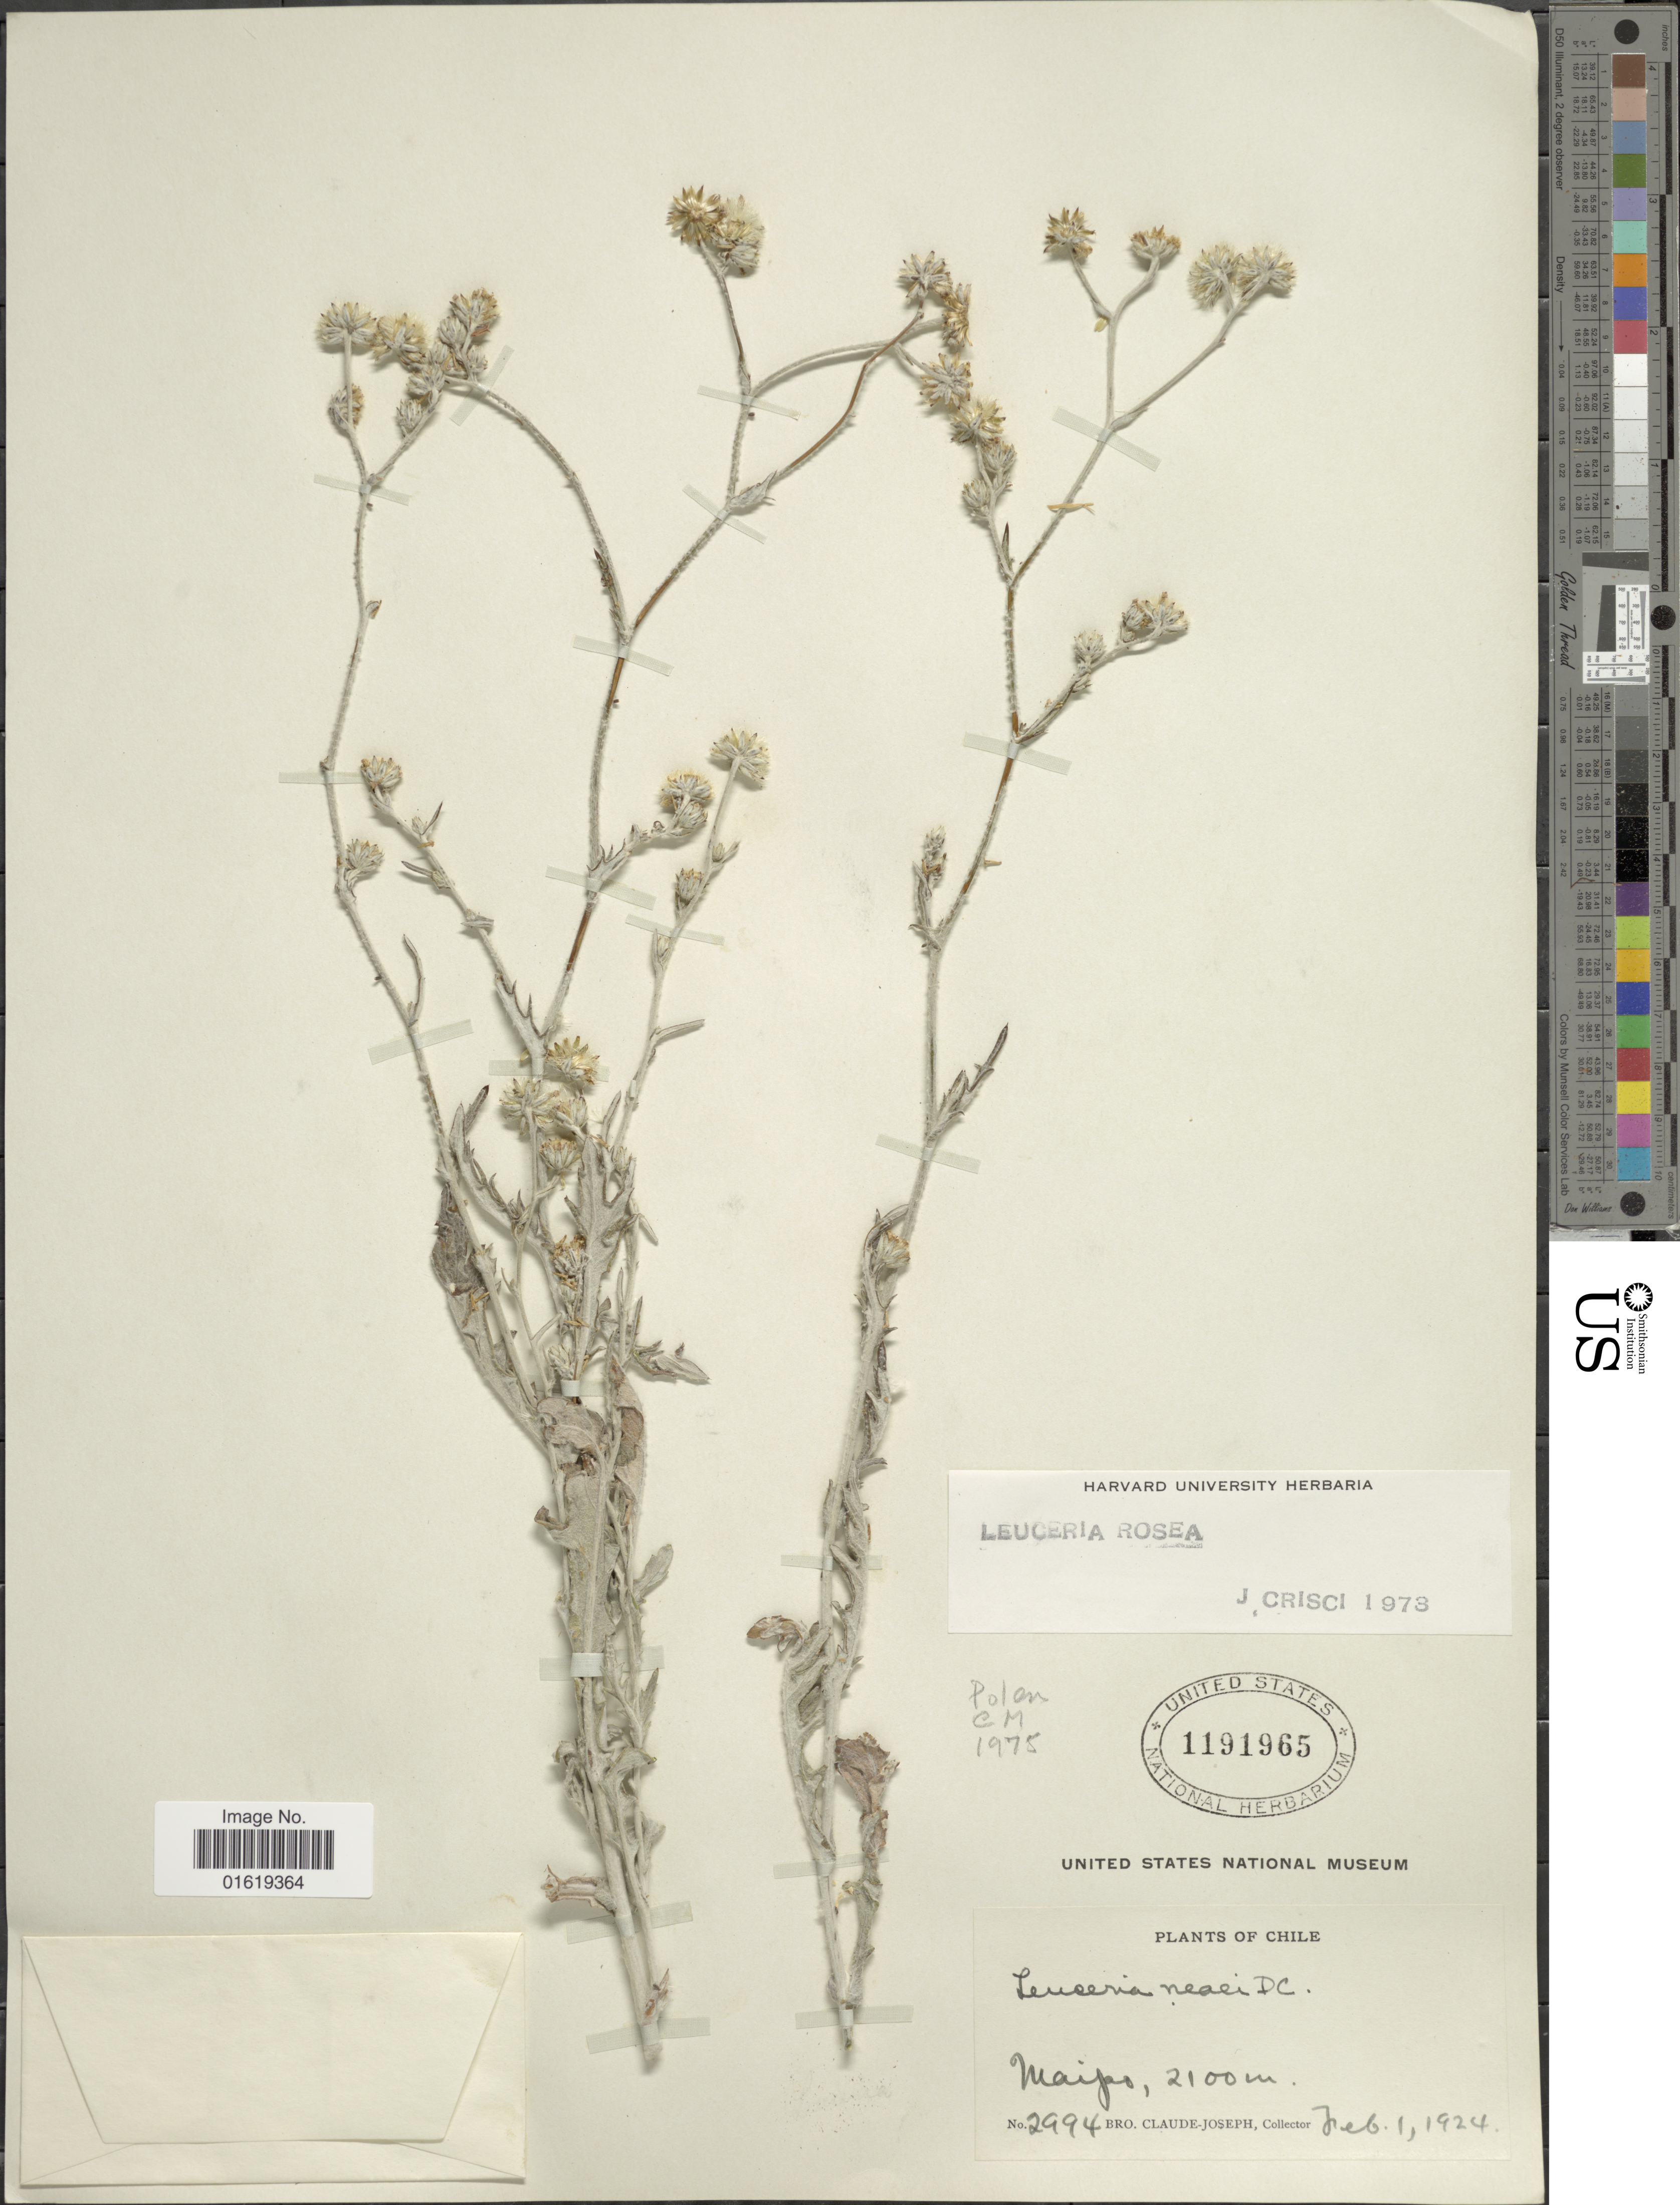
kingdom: Plantae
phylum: Tracheophyta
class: Magnoliopsida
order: Asterales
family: Asteraceae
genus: Leucheria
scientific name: Leucheria rosea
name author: Poepp. ex Less.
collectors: Bro. Claude-Joseph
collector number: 2994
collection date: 1924-02-01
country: Chile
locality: Maipo.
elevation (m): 2100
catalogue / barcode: US 1191965